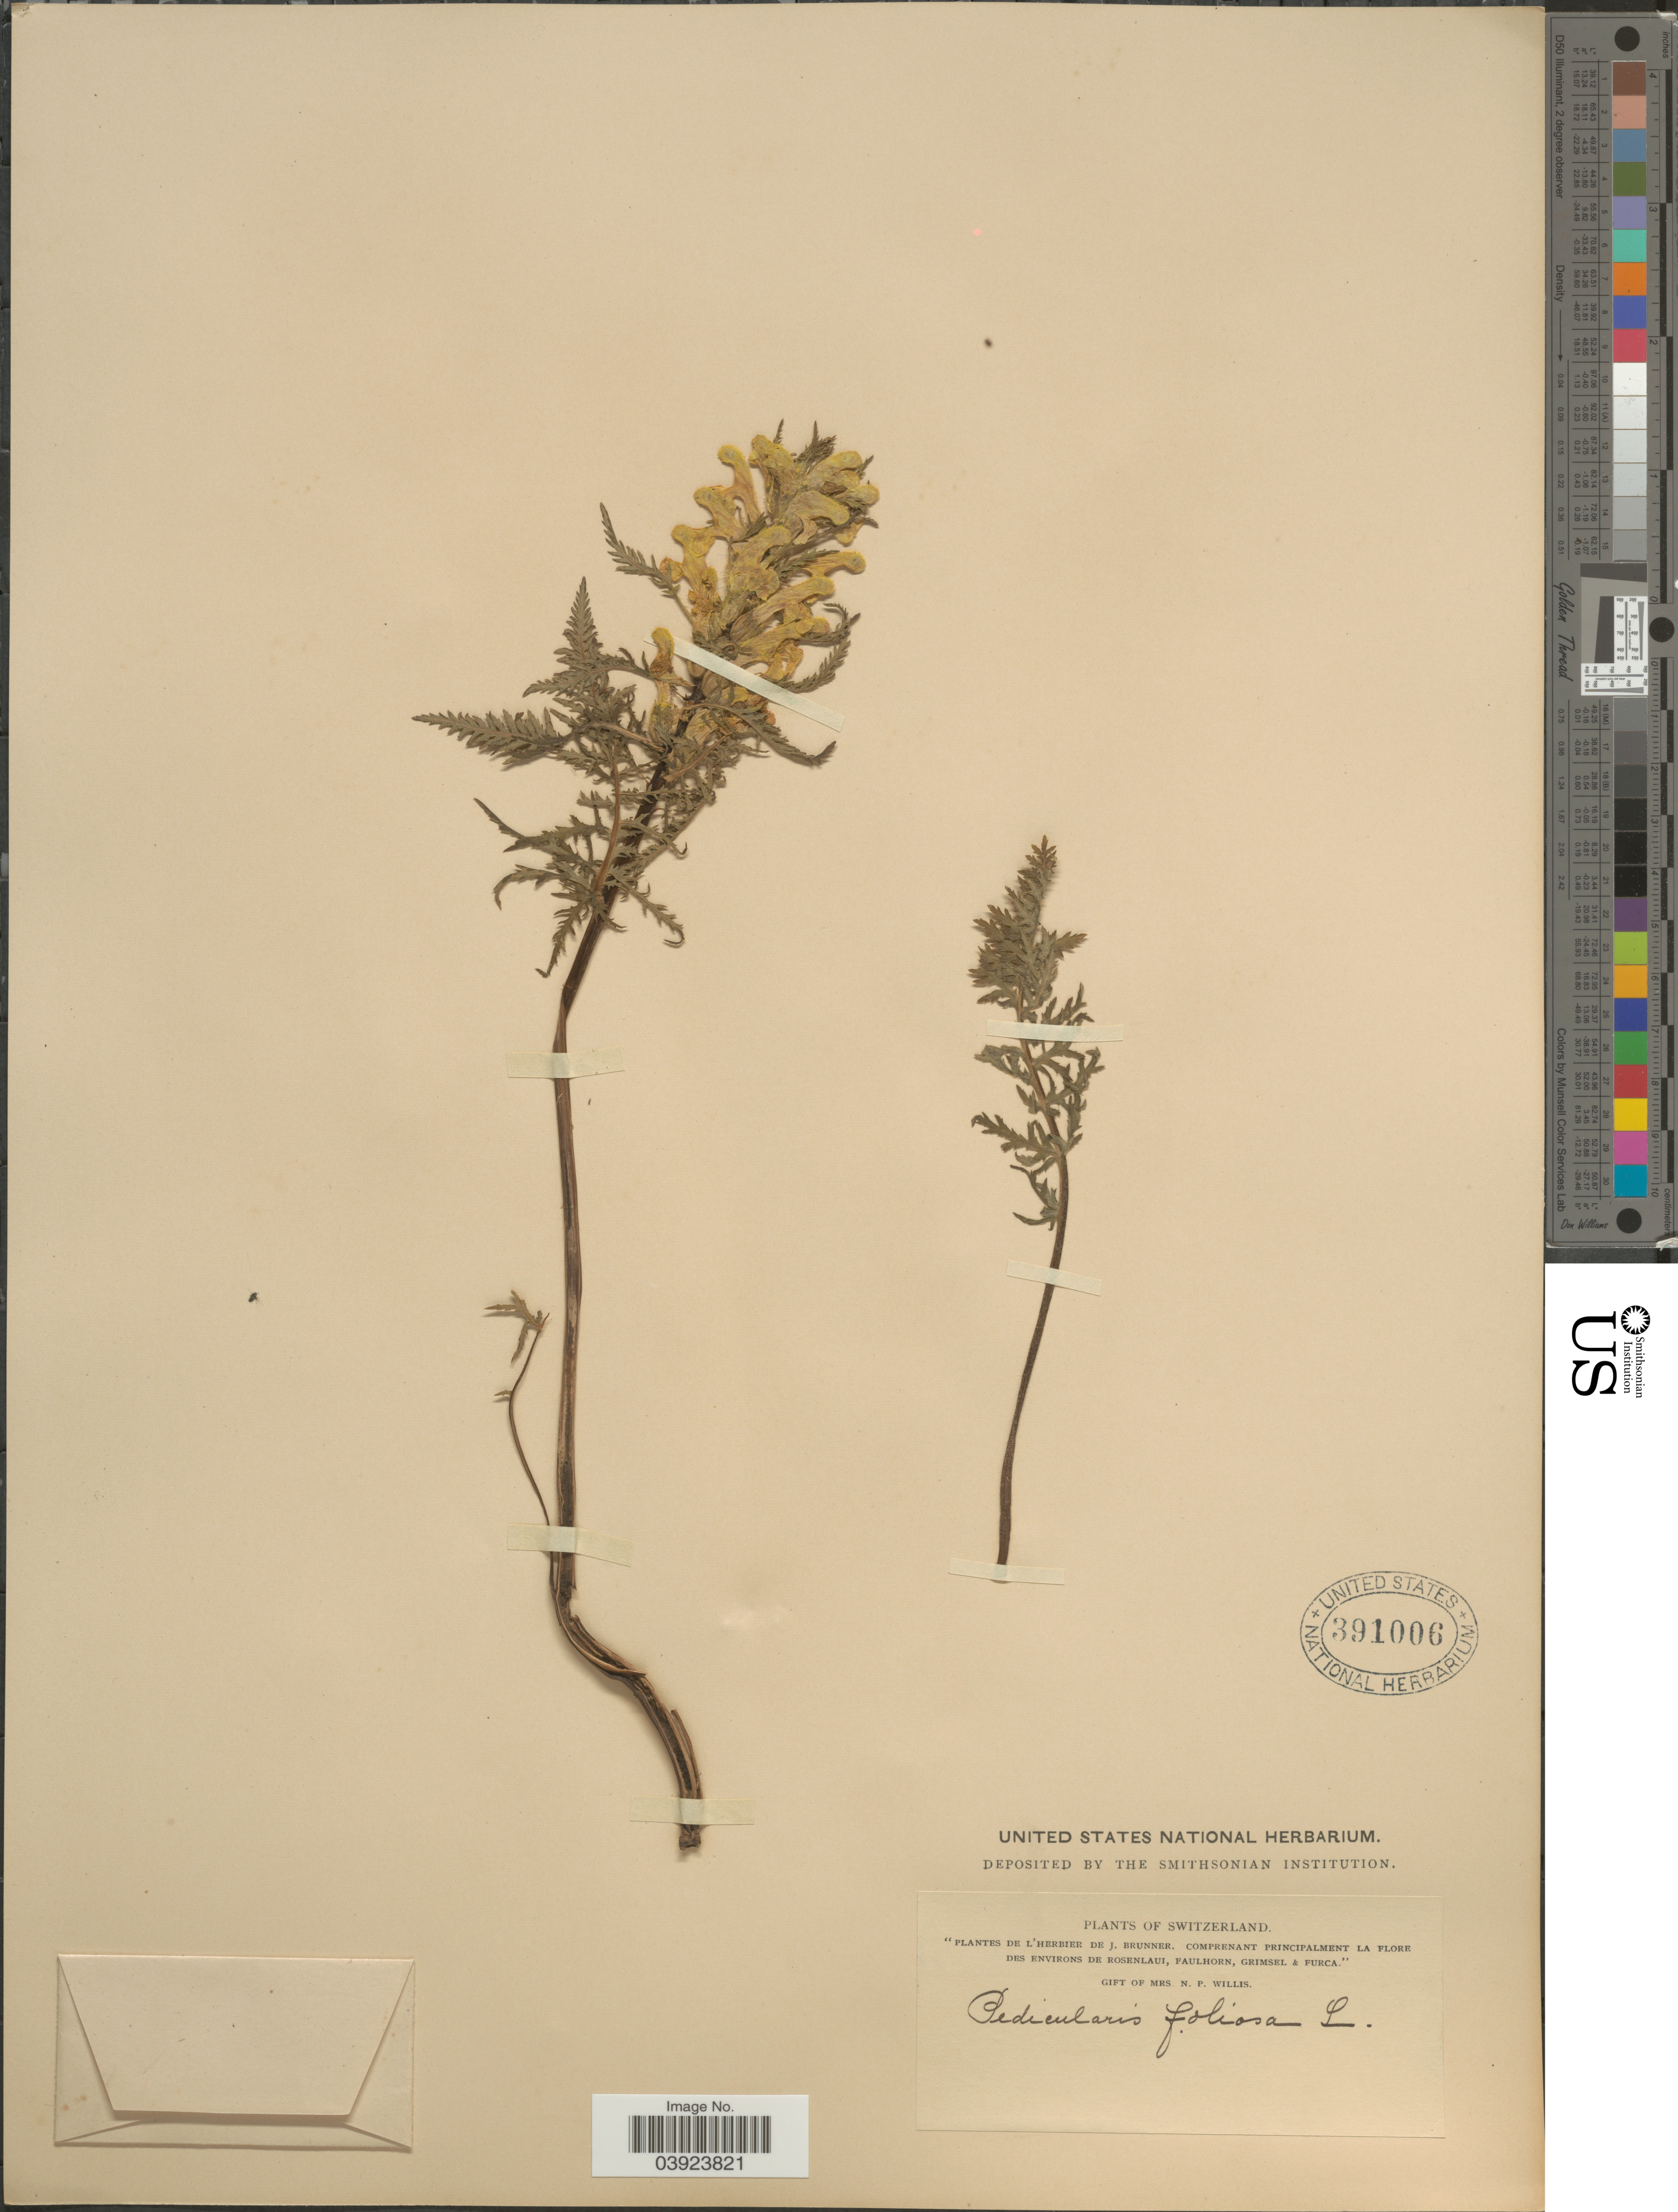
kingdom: Plantae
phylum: Tracheophyta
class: Magnoliopsida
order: Lamiales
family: Orobanchaceae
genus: Pedicularis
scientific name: Pedicularis foliosa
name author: L.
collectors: ex herb. J. Brunner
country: Switzerland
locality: Environs de Rosenlaui, Faulhorn, Grimsel & Furca.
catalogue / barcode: US 391006